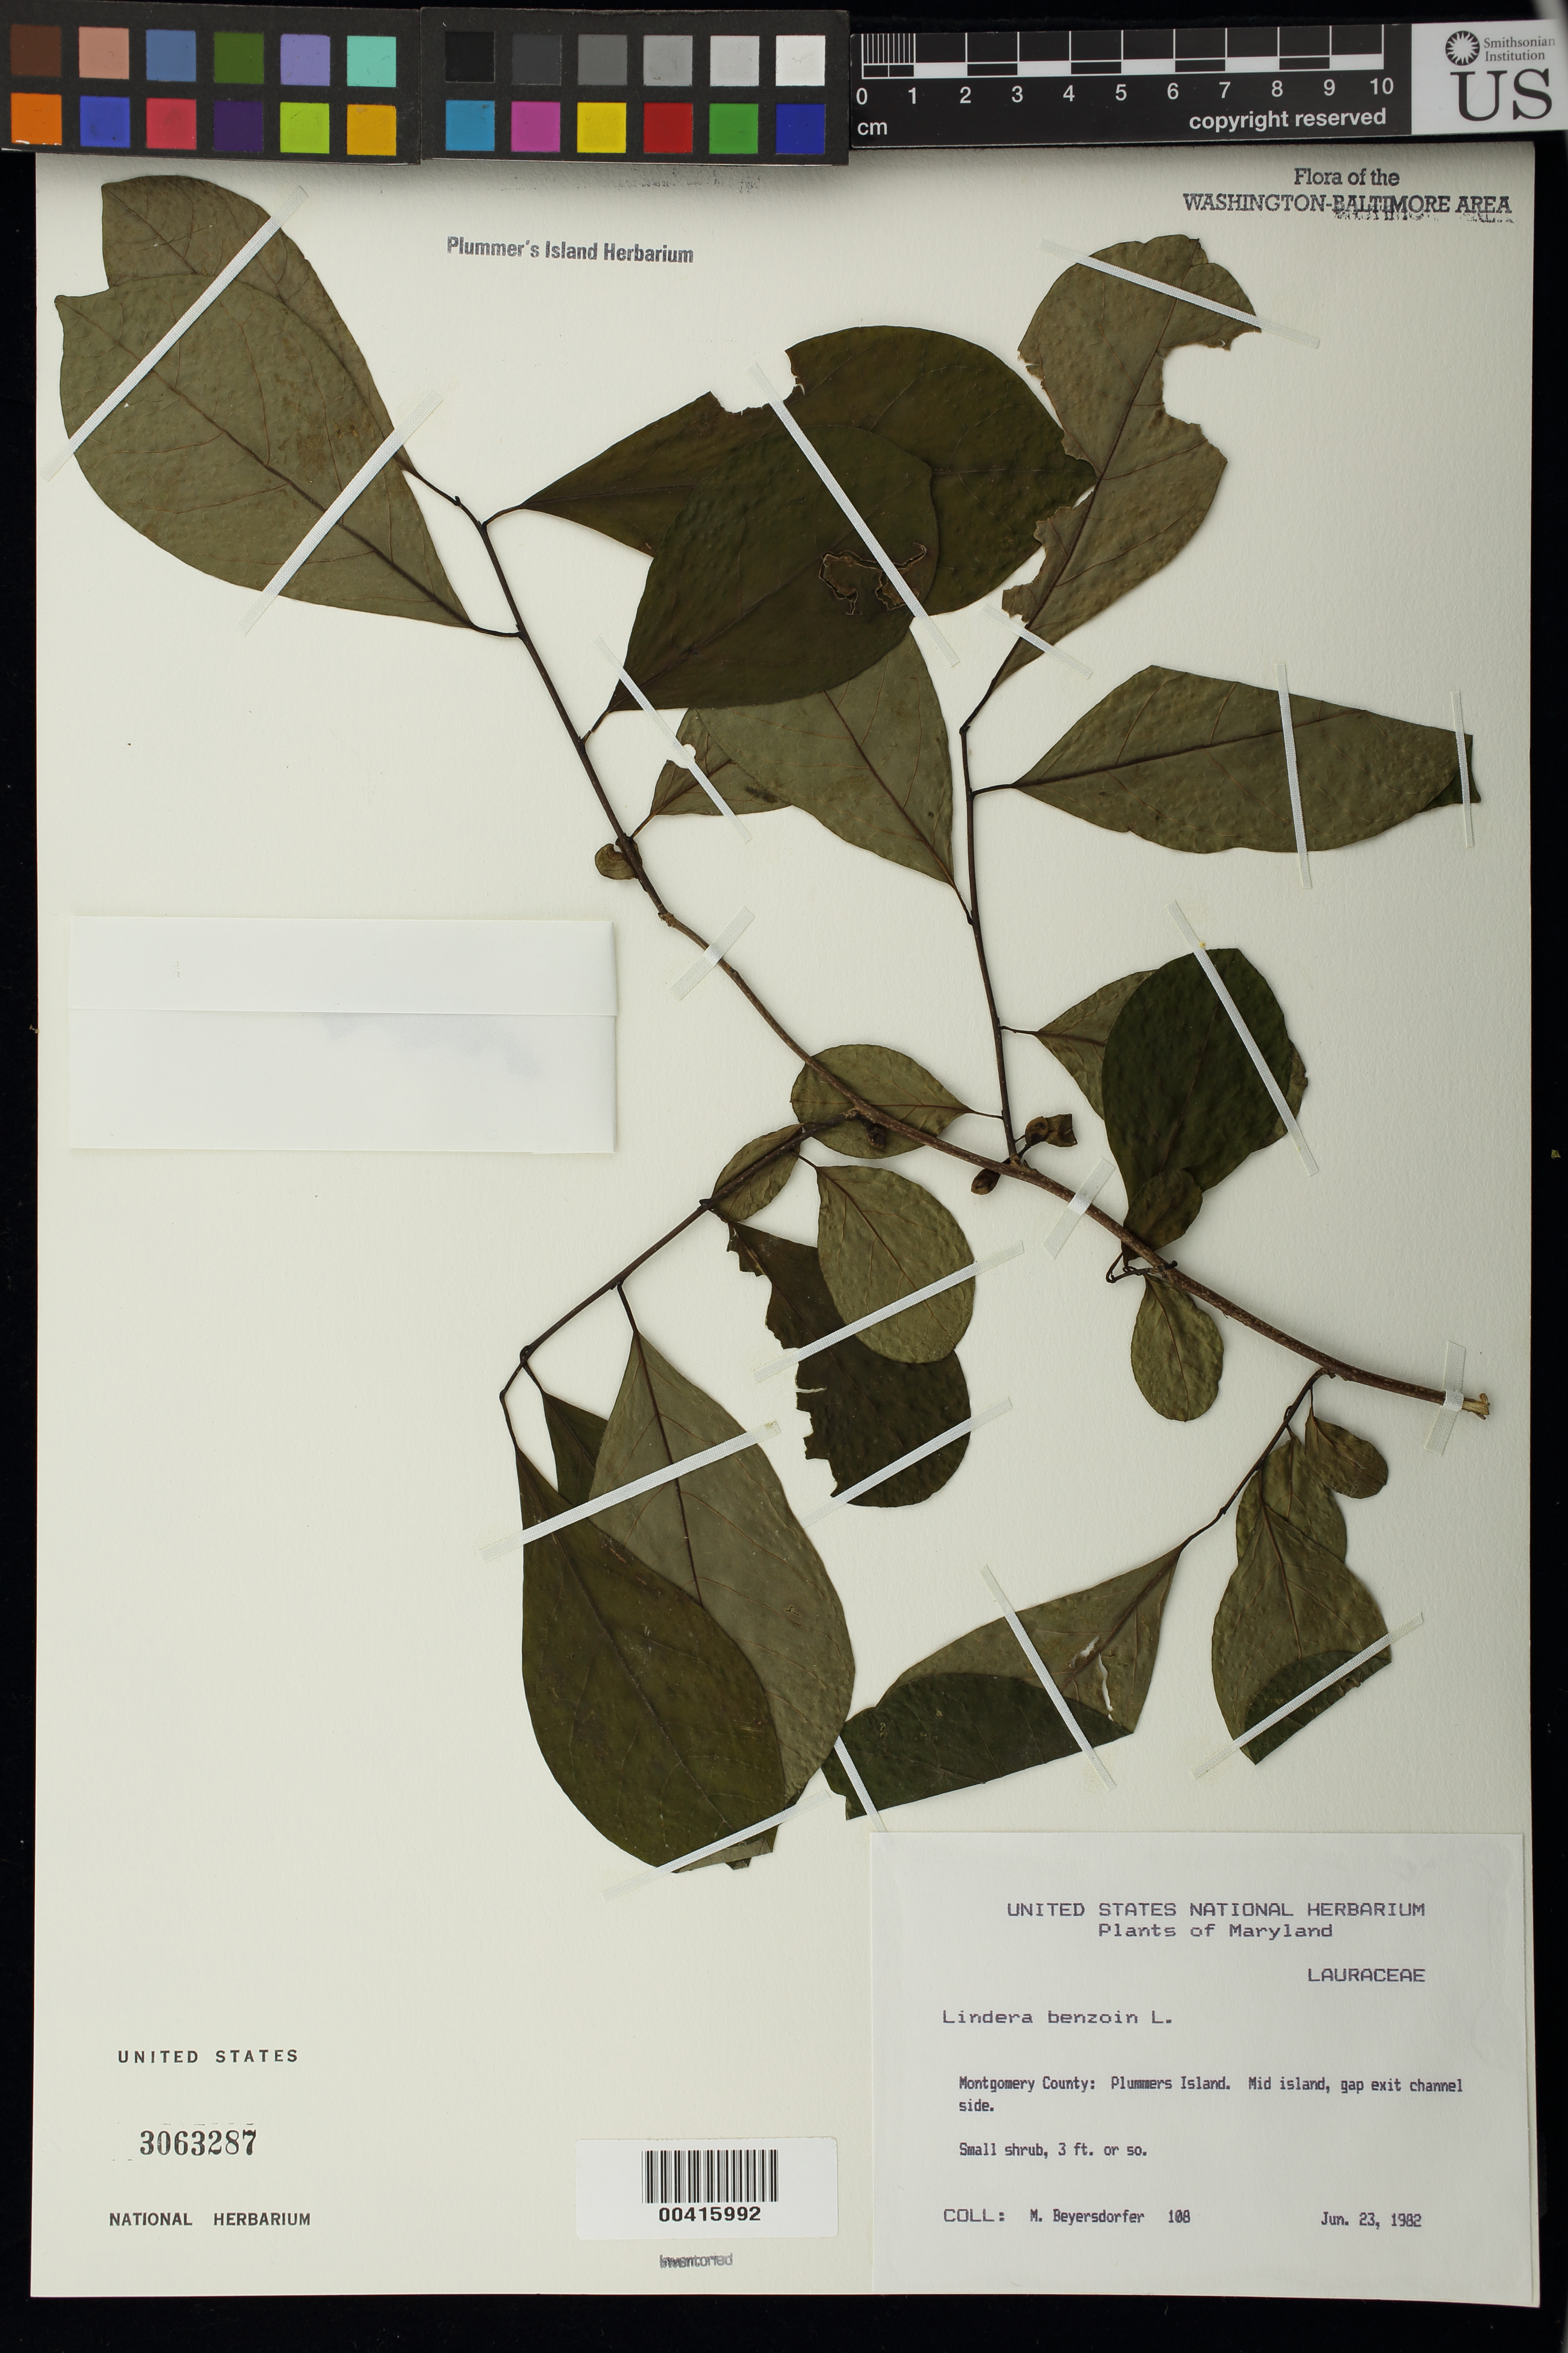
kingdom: Plantae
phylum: Tracheophyta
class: Magnoliopsida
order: Laurales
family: Lauraceae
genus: Lindera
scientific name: Lindera benzoin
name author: (L.) Blume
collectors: M. Beyersdorfer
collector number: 108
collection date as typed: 23 Jun 1982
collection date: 1982-06-23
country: United States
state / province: Maryland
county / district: Montgomery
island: Plummers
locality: Plummer's Island; Mid Island, gap exit channel side. C. & O. Canal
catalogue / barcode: US 3063287